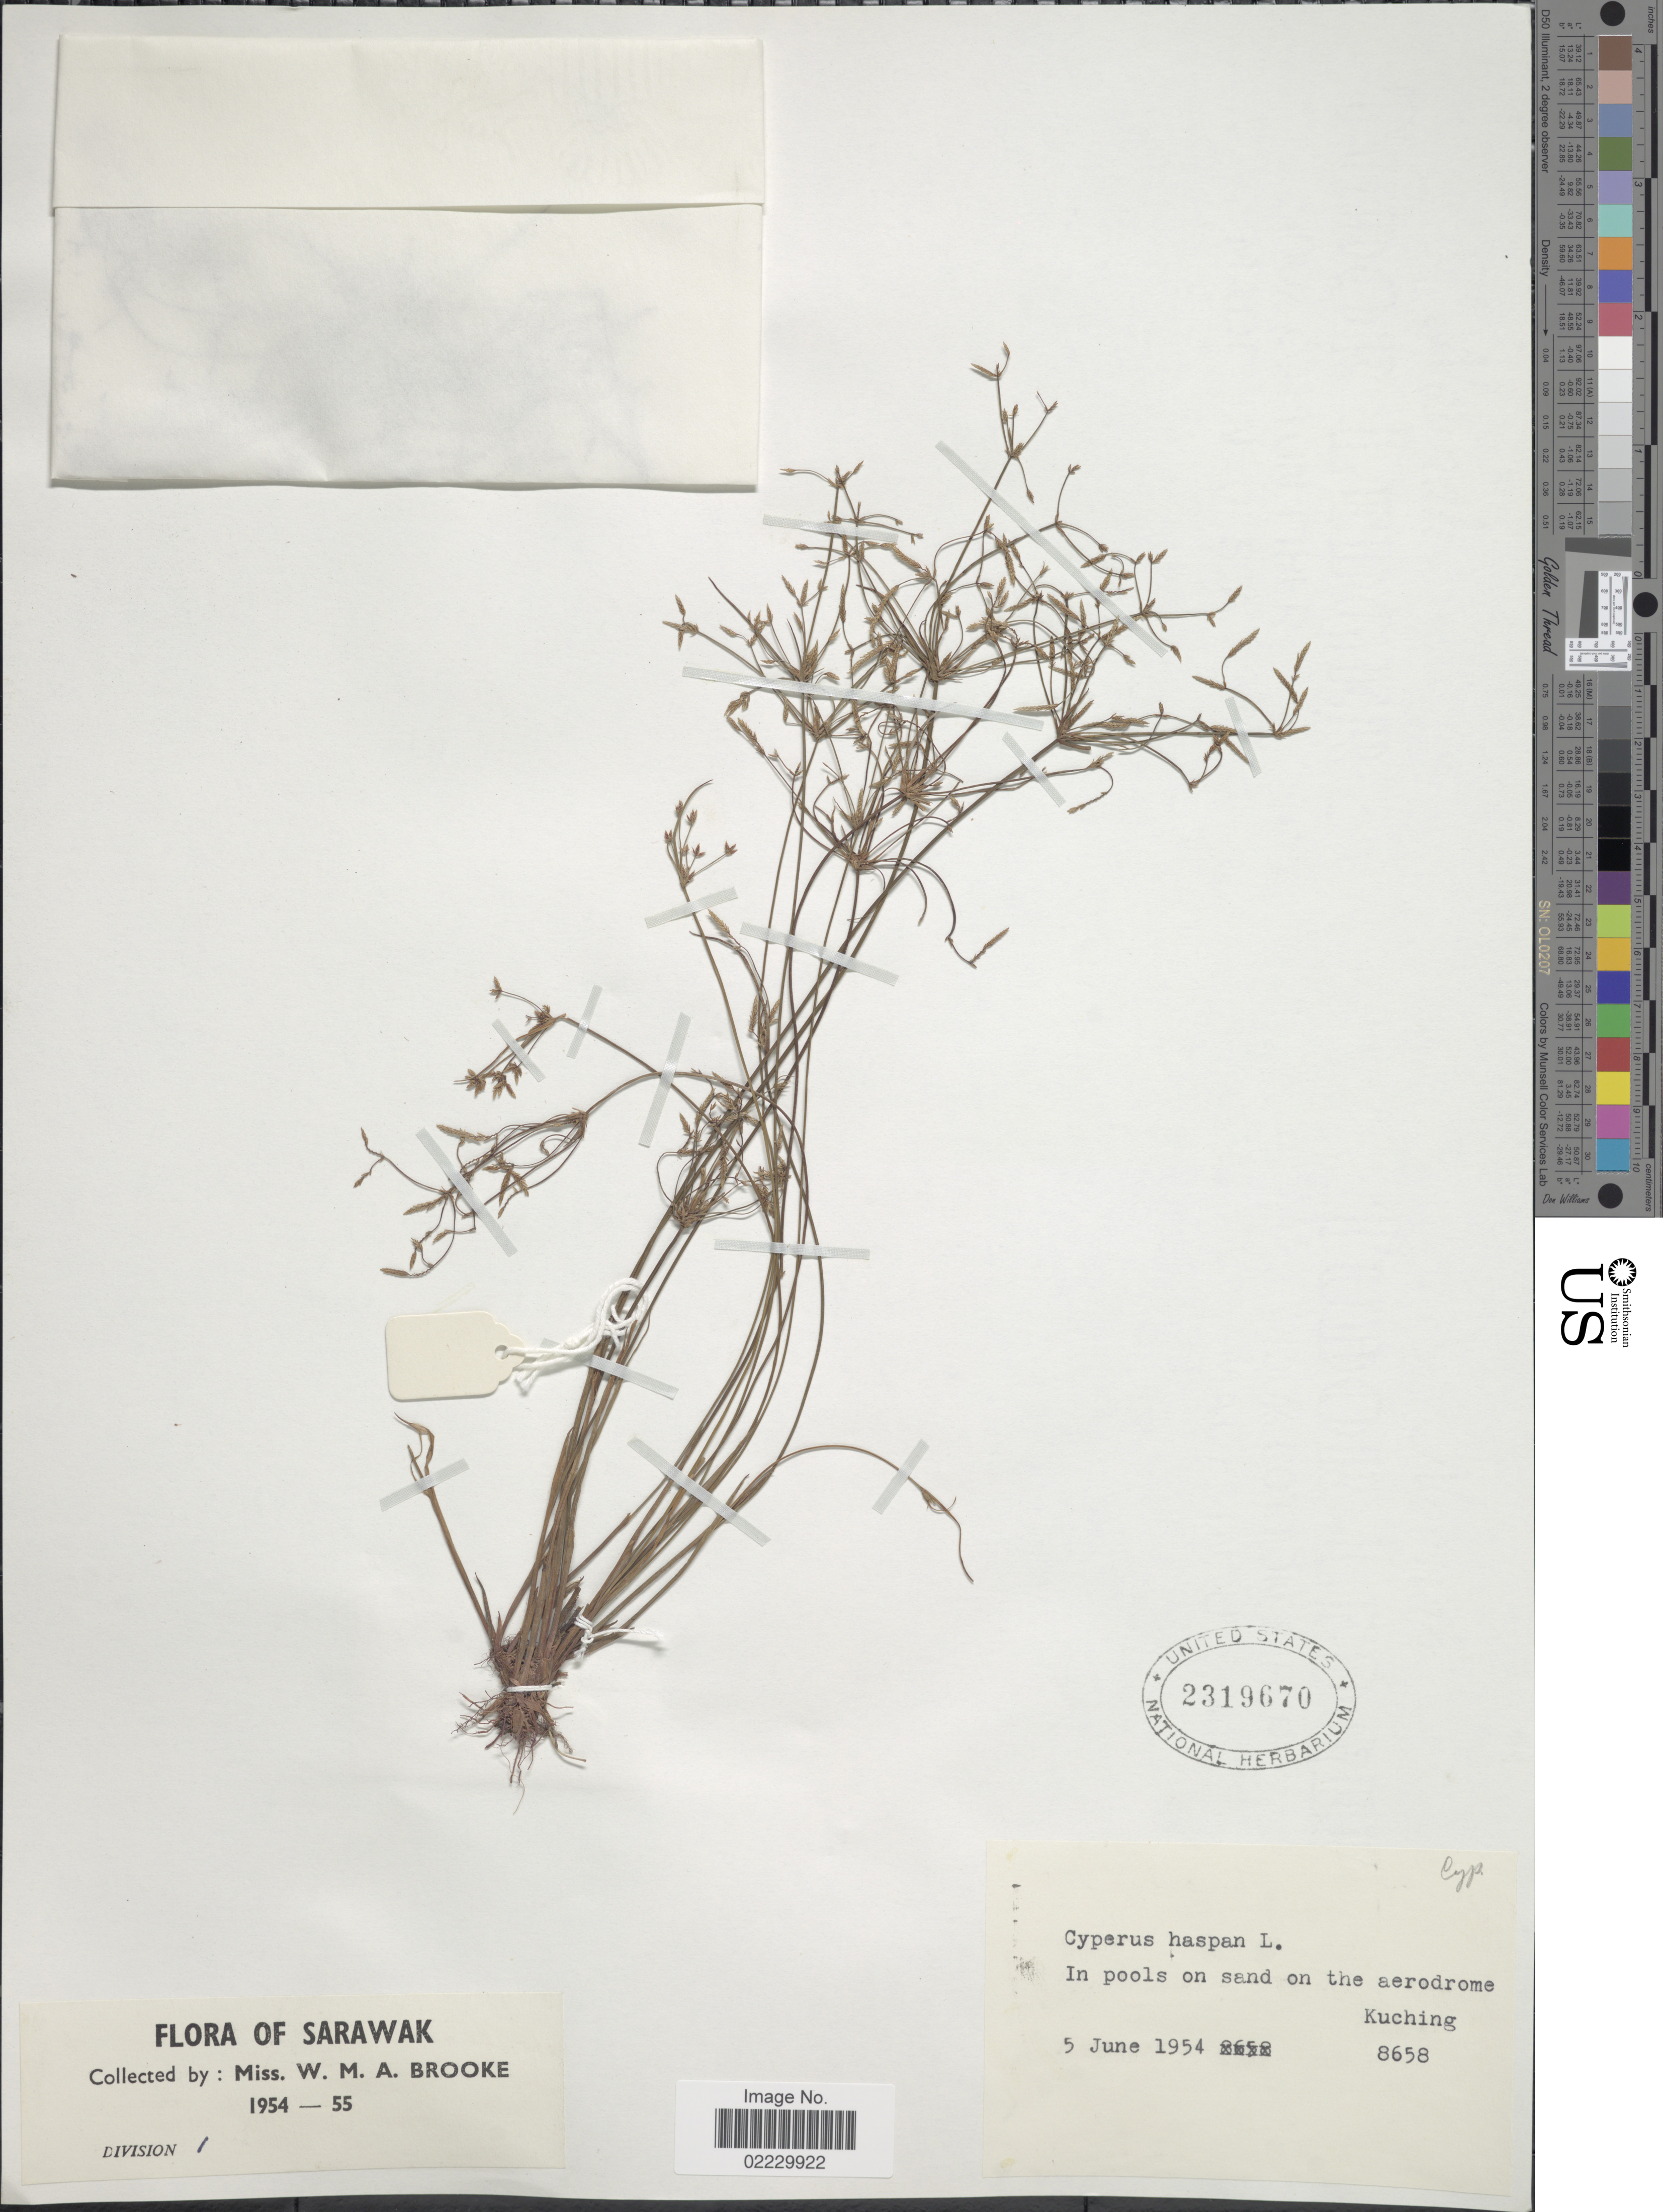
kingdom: Plantae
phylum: Tracheophyta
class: Liliopsida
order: Poales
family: Cyperaceae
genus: Cyperus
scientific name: Cyperus haspan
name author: L.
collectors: W. Brooke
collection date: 1954-06-05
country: Malaysia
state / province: Sarawak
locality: On the aerodrime Kuching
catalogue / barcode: US 2319670